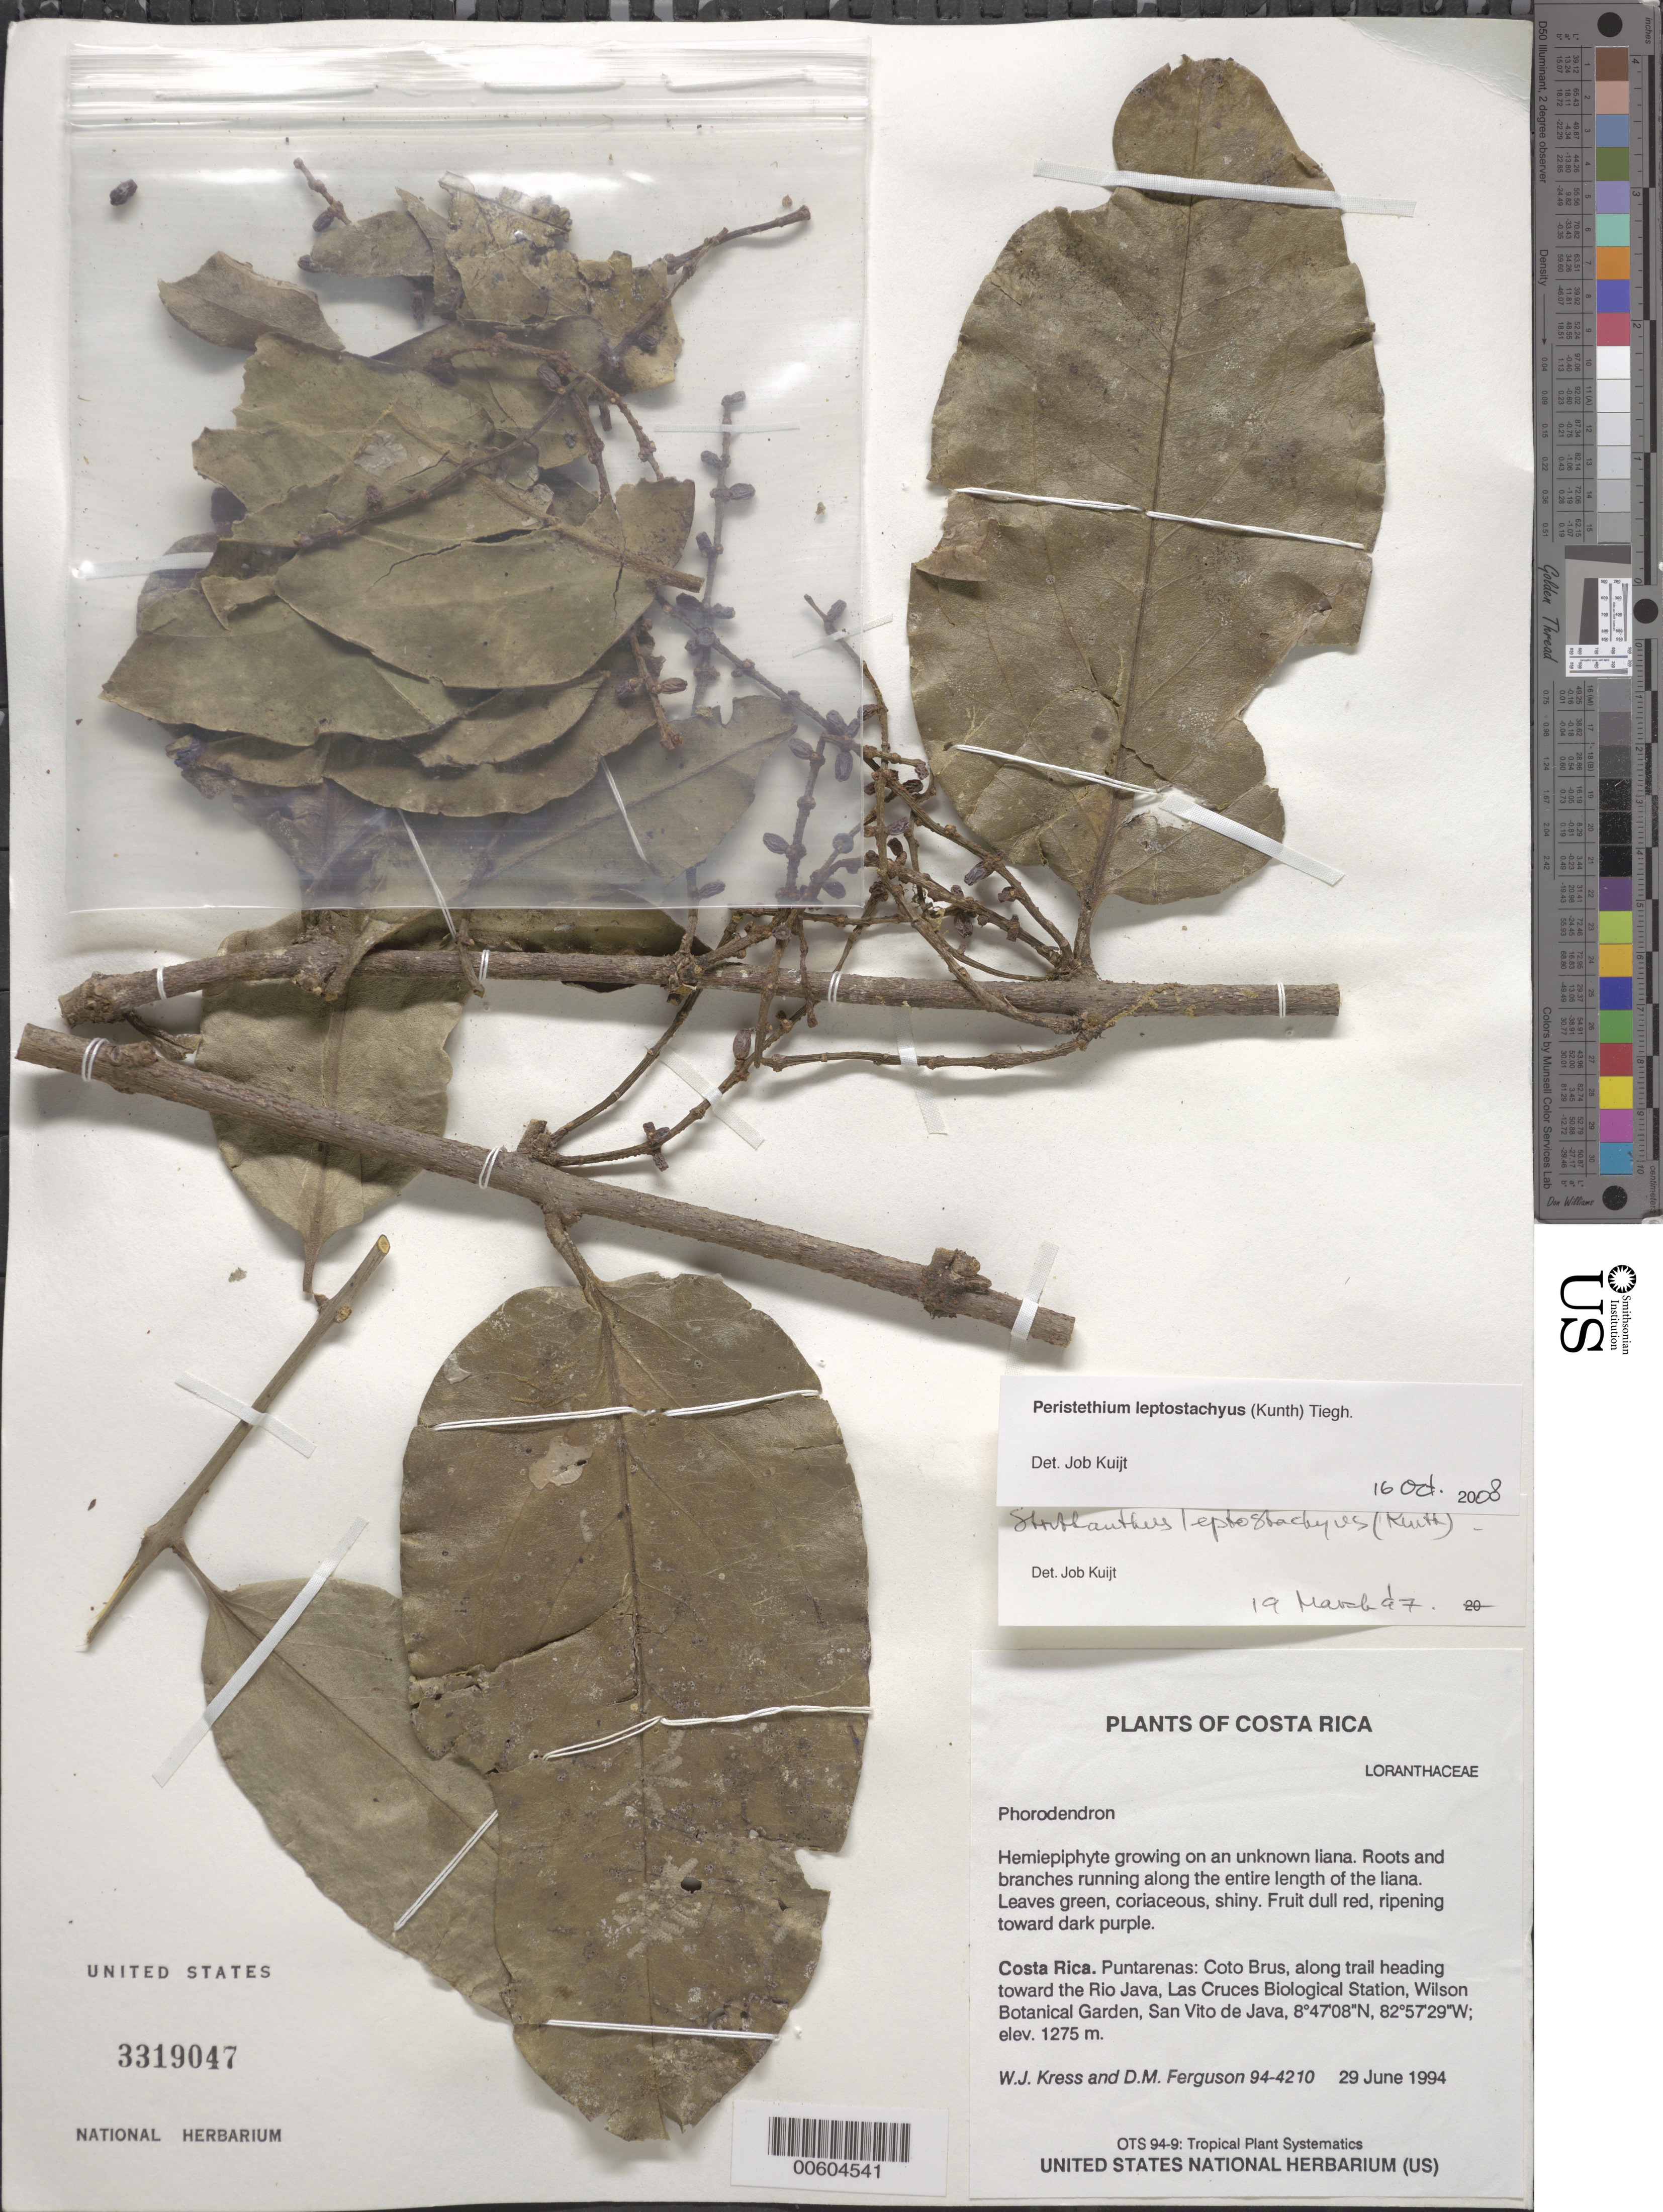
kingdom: Plantae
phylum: Tracheophyta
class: Magnoliopsida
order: Santalales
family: Loranthaceae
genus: Struthanthus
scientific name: Struthanthus leptostachyus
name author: Kunth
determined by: Kuijt, Job, (CANADA)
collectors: W. J. Kress & D. M. Ferguson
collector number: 94-4210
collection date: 1994-06-29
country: Costa Rica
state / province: Puntarenas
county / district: Coto Brus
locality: Along trail heading toward the Rio Java, Las Cruces Biological Staion, Wilson Botanical Gardern, San Vito de Java.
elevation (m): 1275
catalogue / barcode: US 3319047